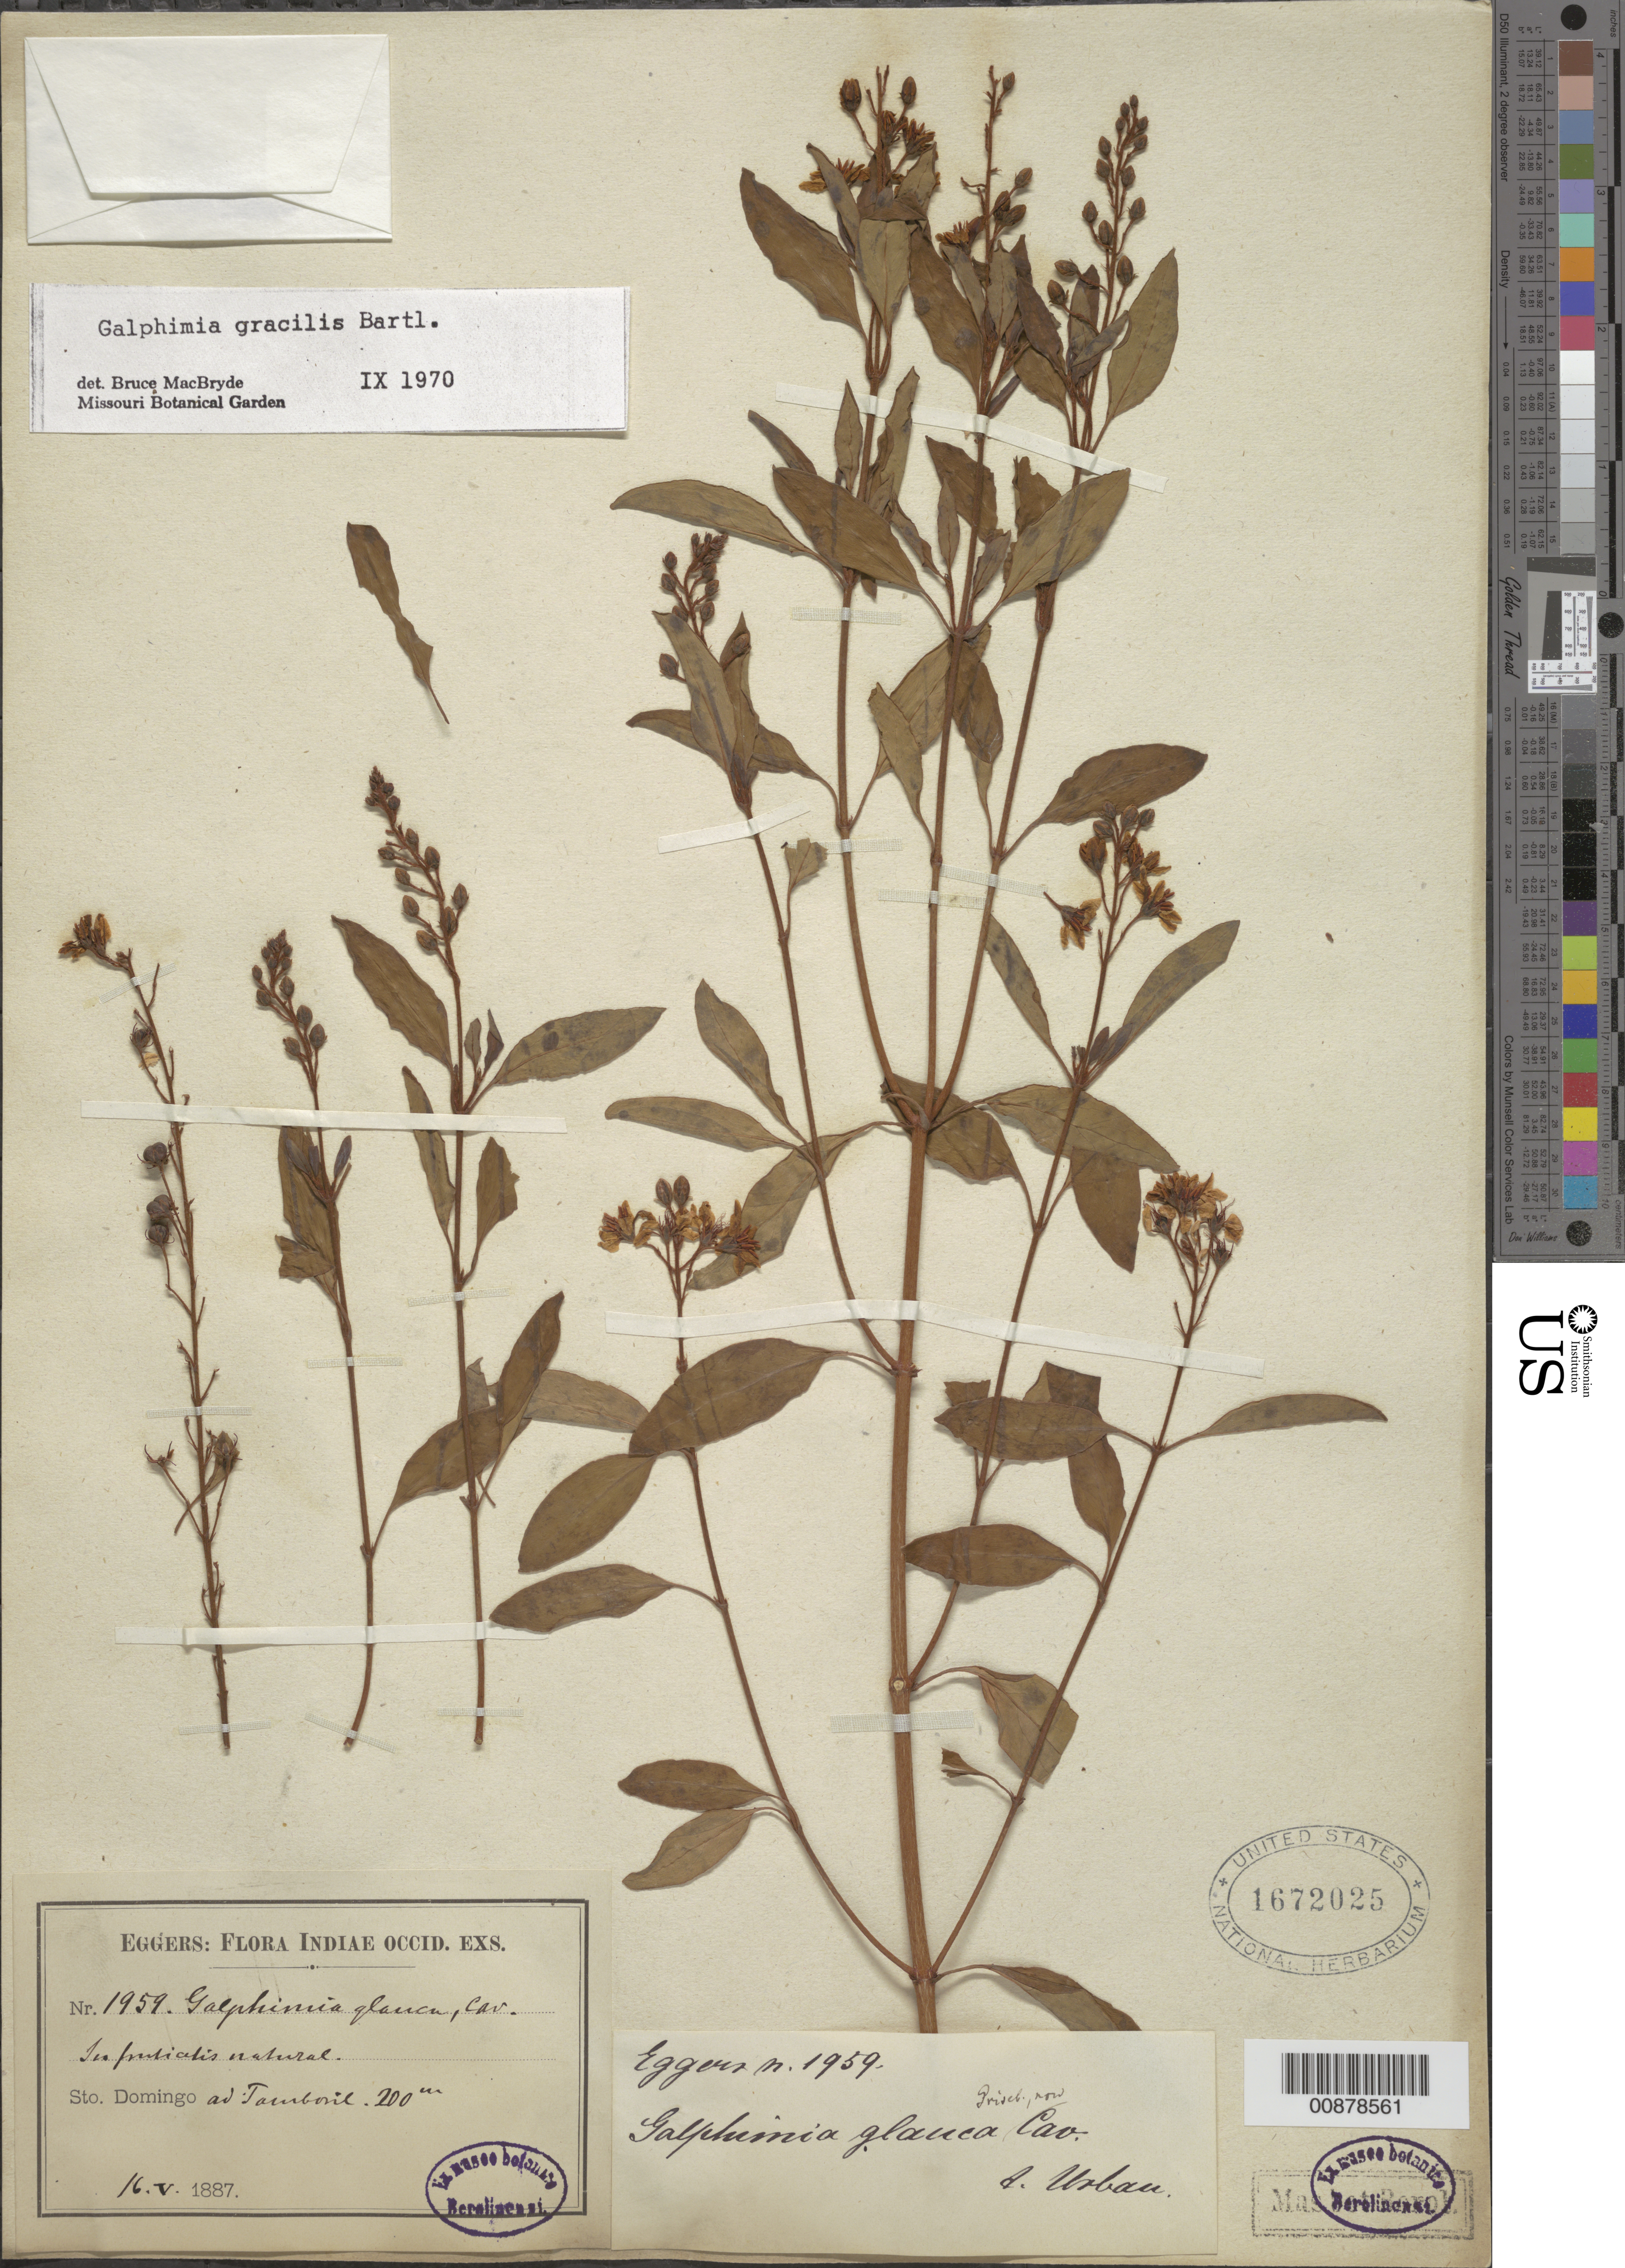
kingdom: Plantae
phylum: Tracheophyta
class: Magnoliopsida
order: Malpighiales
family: Malpighiaceae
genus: Galphimia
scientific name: Galphimia gracilis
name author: Bartl.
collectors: -. Eggers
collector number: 1959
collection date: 1887-05-16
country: Dominican Republic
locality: Sto. Domingo ad Tamboril.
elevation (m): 200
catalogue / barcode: US 1672025